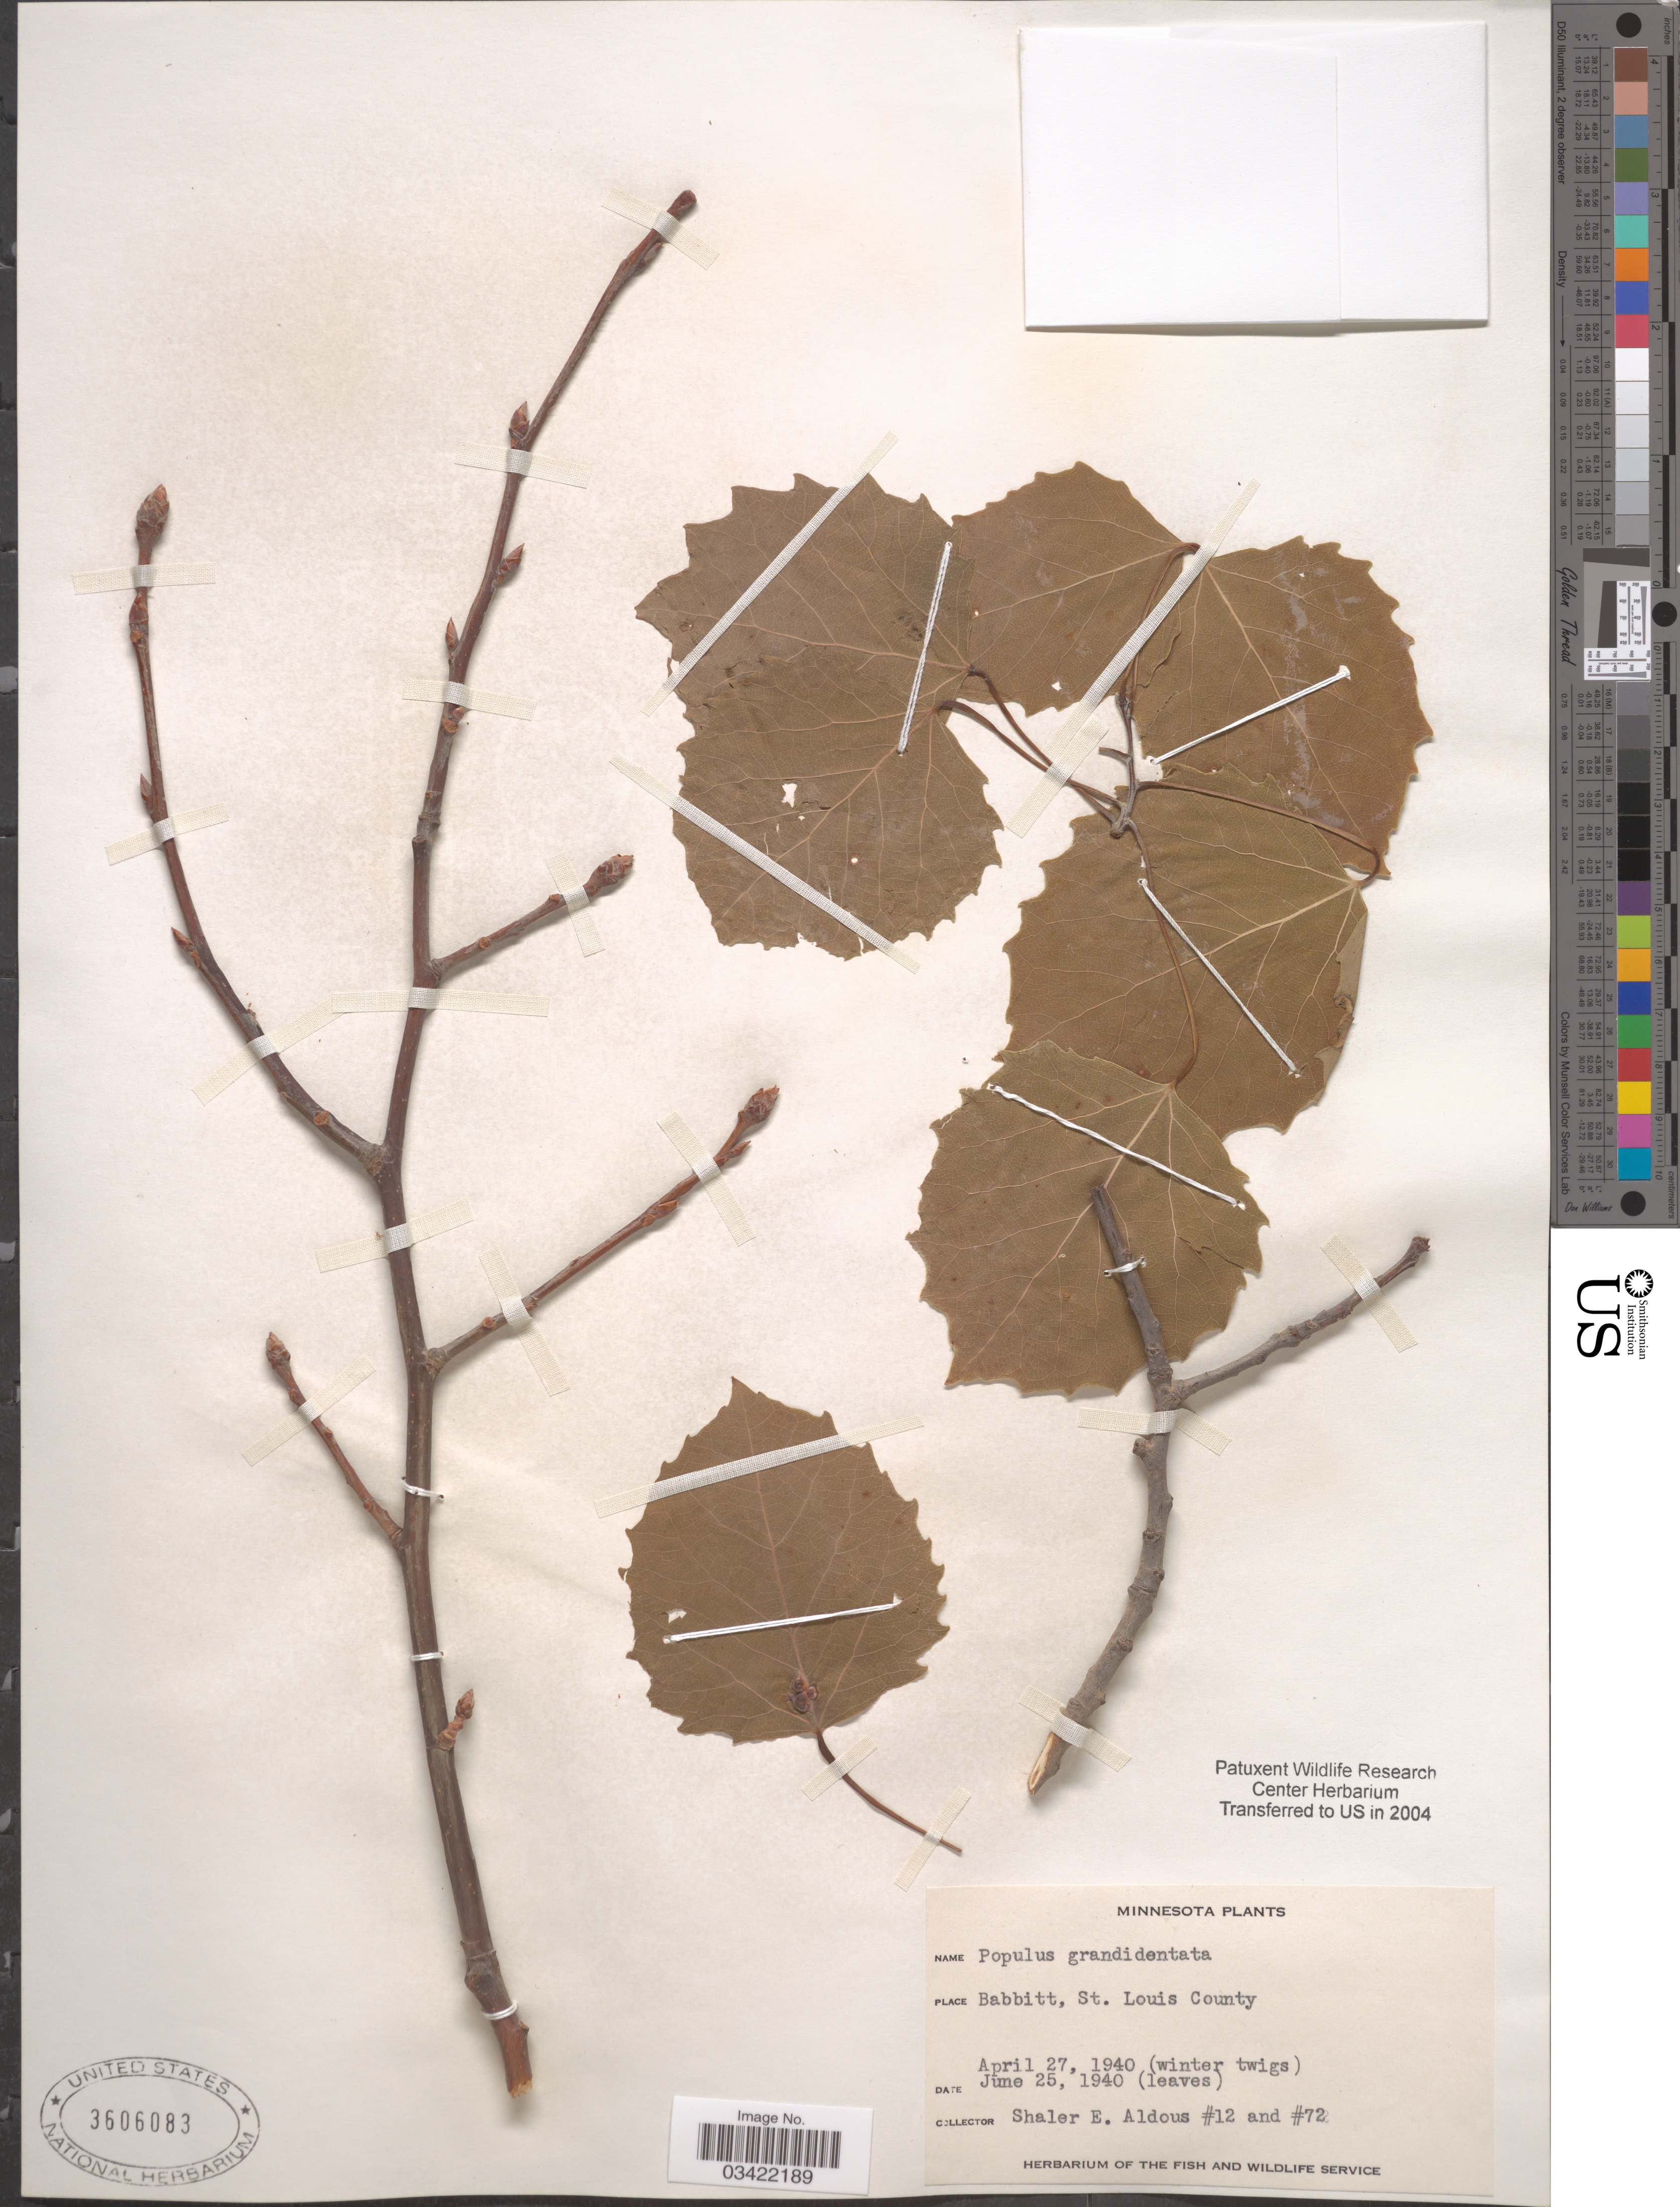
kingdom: Plantae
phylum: Tracheophyta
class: Magnoliopsida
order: Malpighiales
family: Salicaceae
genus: Populus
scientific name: Populus grandidentata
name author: Michx.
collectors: S. Aldous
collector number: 12/72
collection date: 1940-04-27/1940-06-25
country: United States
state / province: Minnesota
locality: Babbitt, St. Louis County.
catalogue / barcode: US 3606083